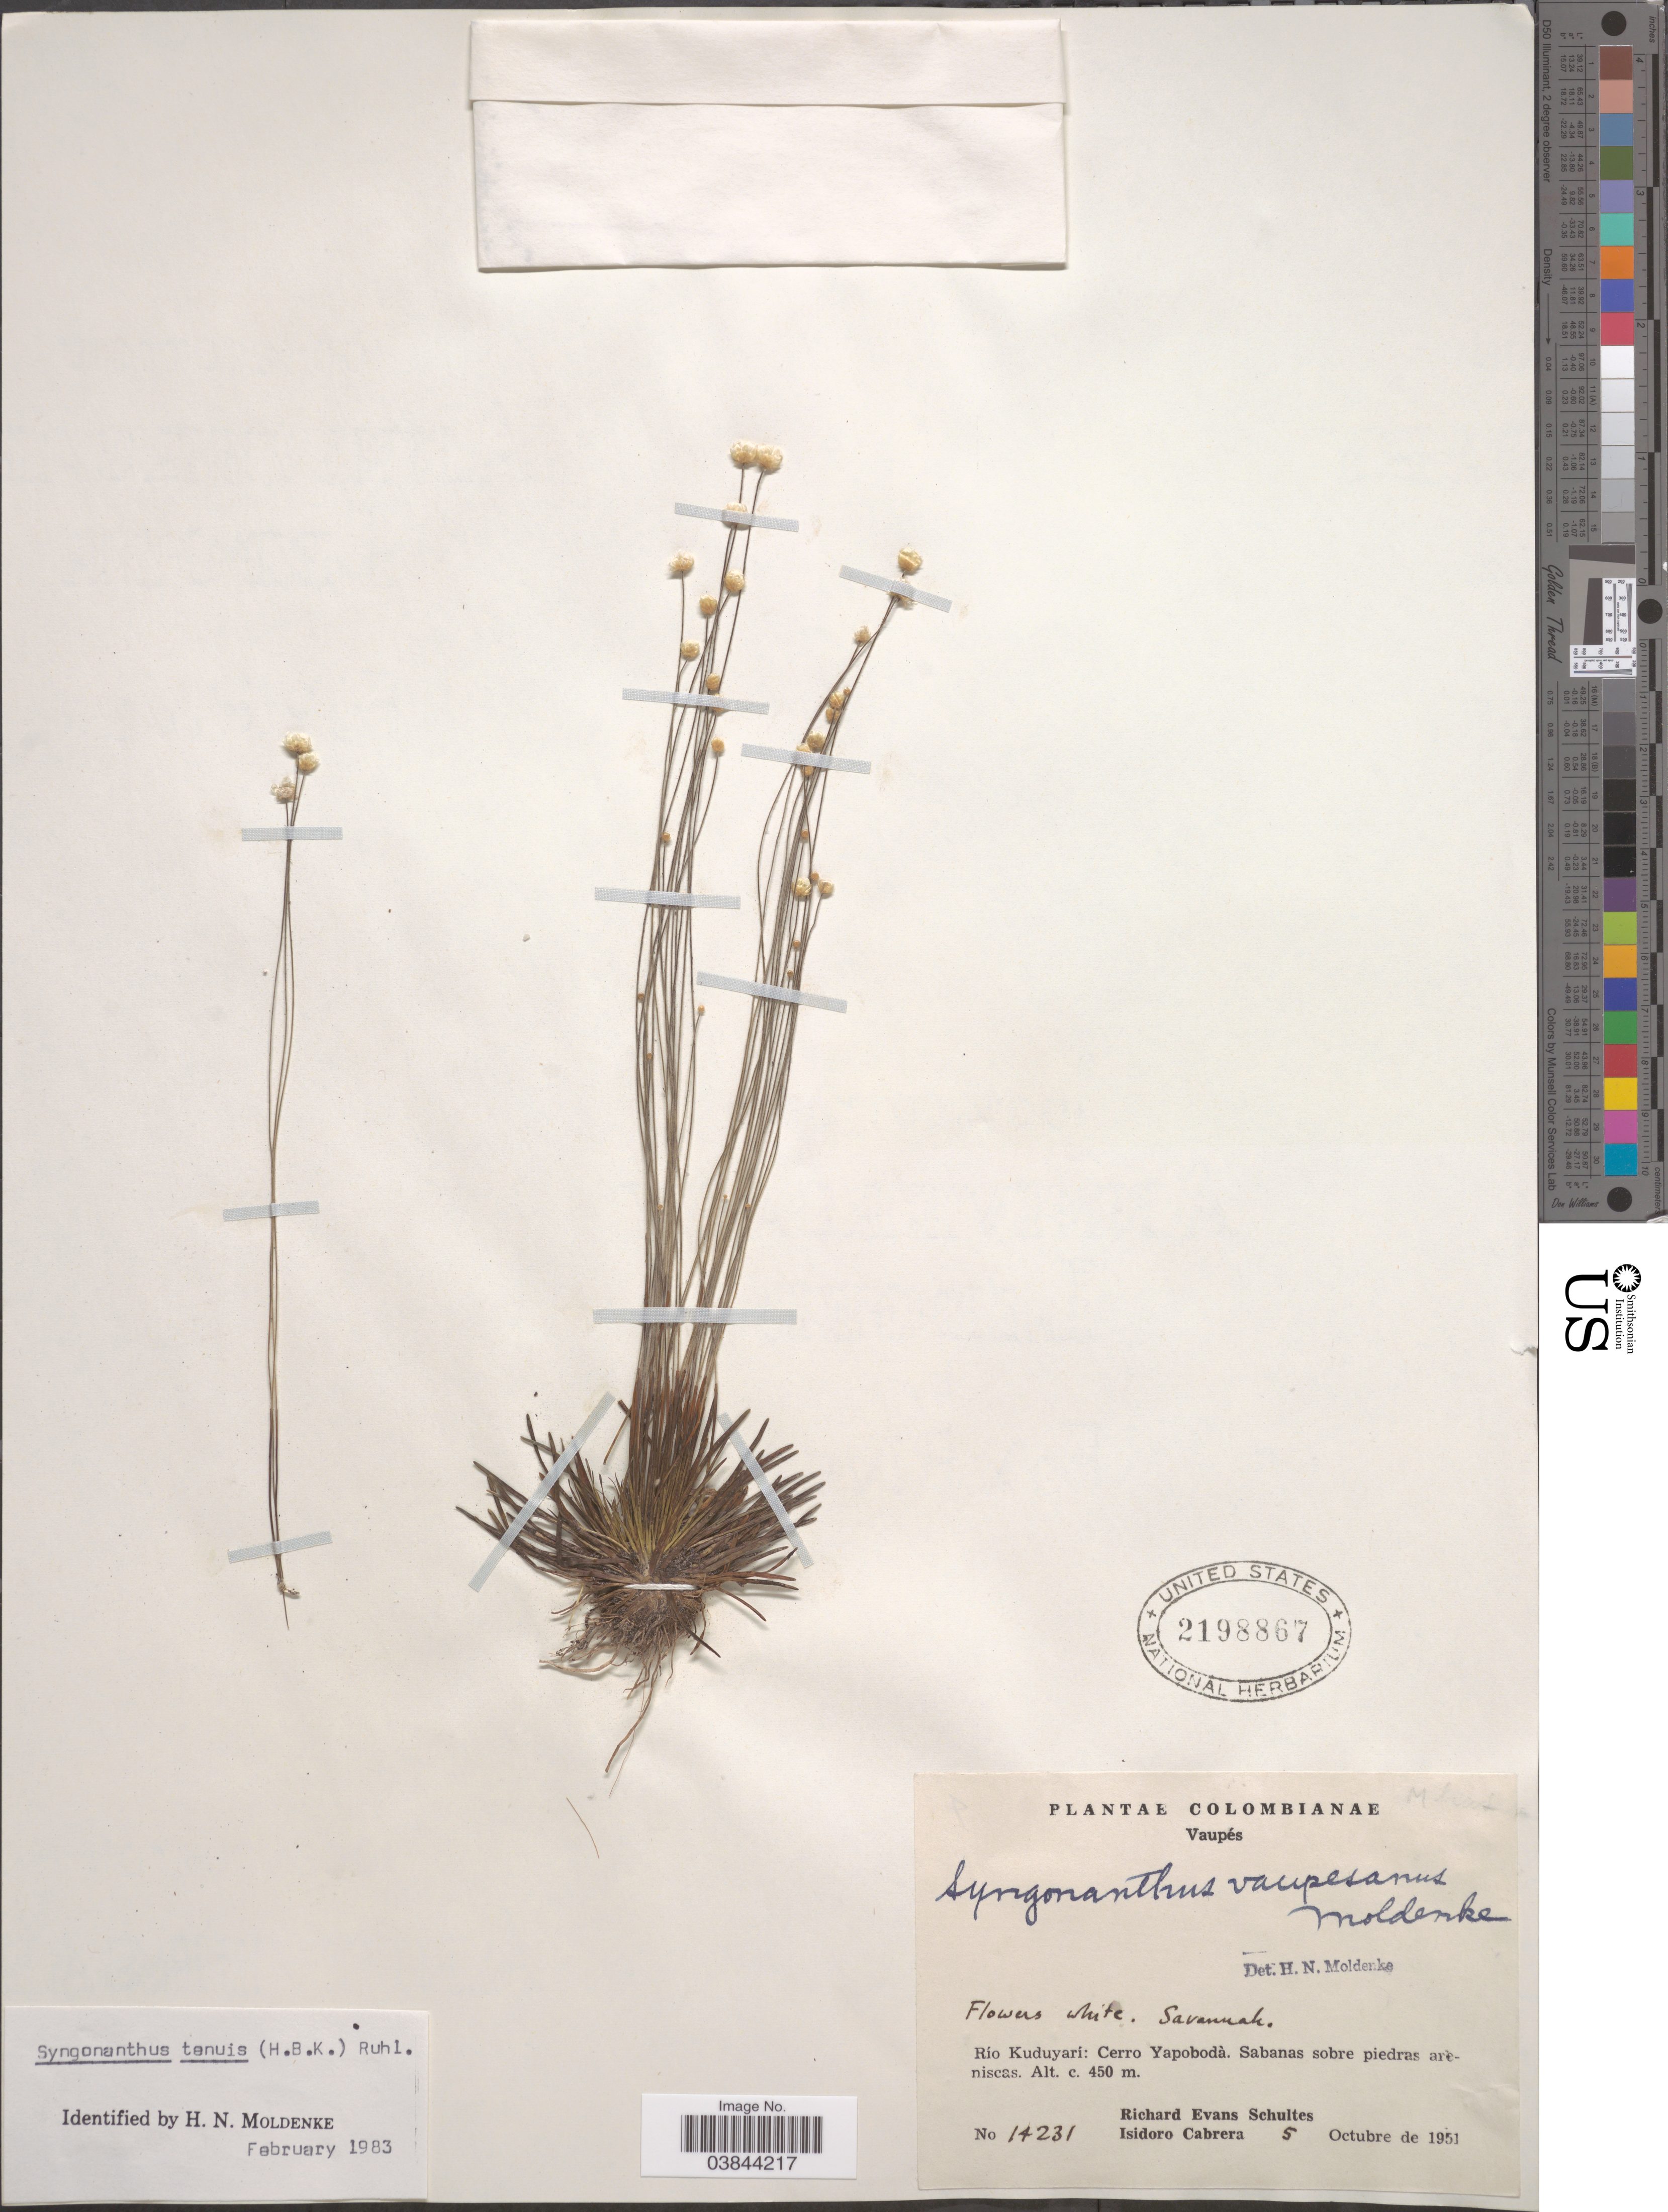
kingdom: Plantae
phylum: Tracheophyta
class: Liliopsida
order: Poales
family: Eriocaulaceae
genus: Syngonanthus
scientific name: Syngonanthus tenuis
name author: (Kunth) Ruhland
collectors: R. E. Schultes & I. Cabrera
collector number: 14231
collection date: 1951-10-05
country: Colombia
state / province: Vaupés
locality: Río Kuduyarí: Cerro Yapobodà.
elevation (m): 450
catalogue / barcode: US 2198867